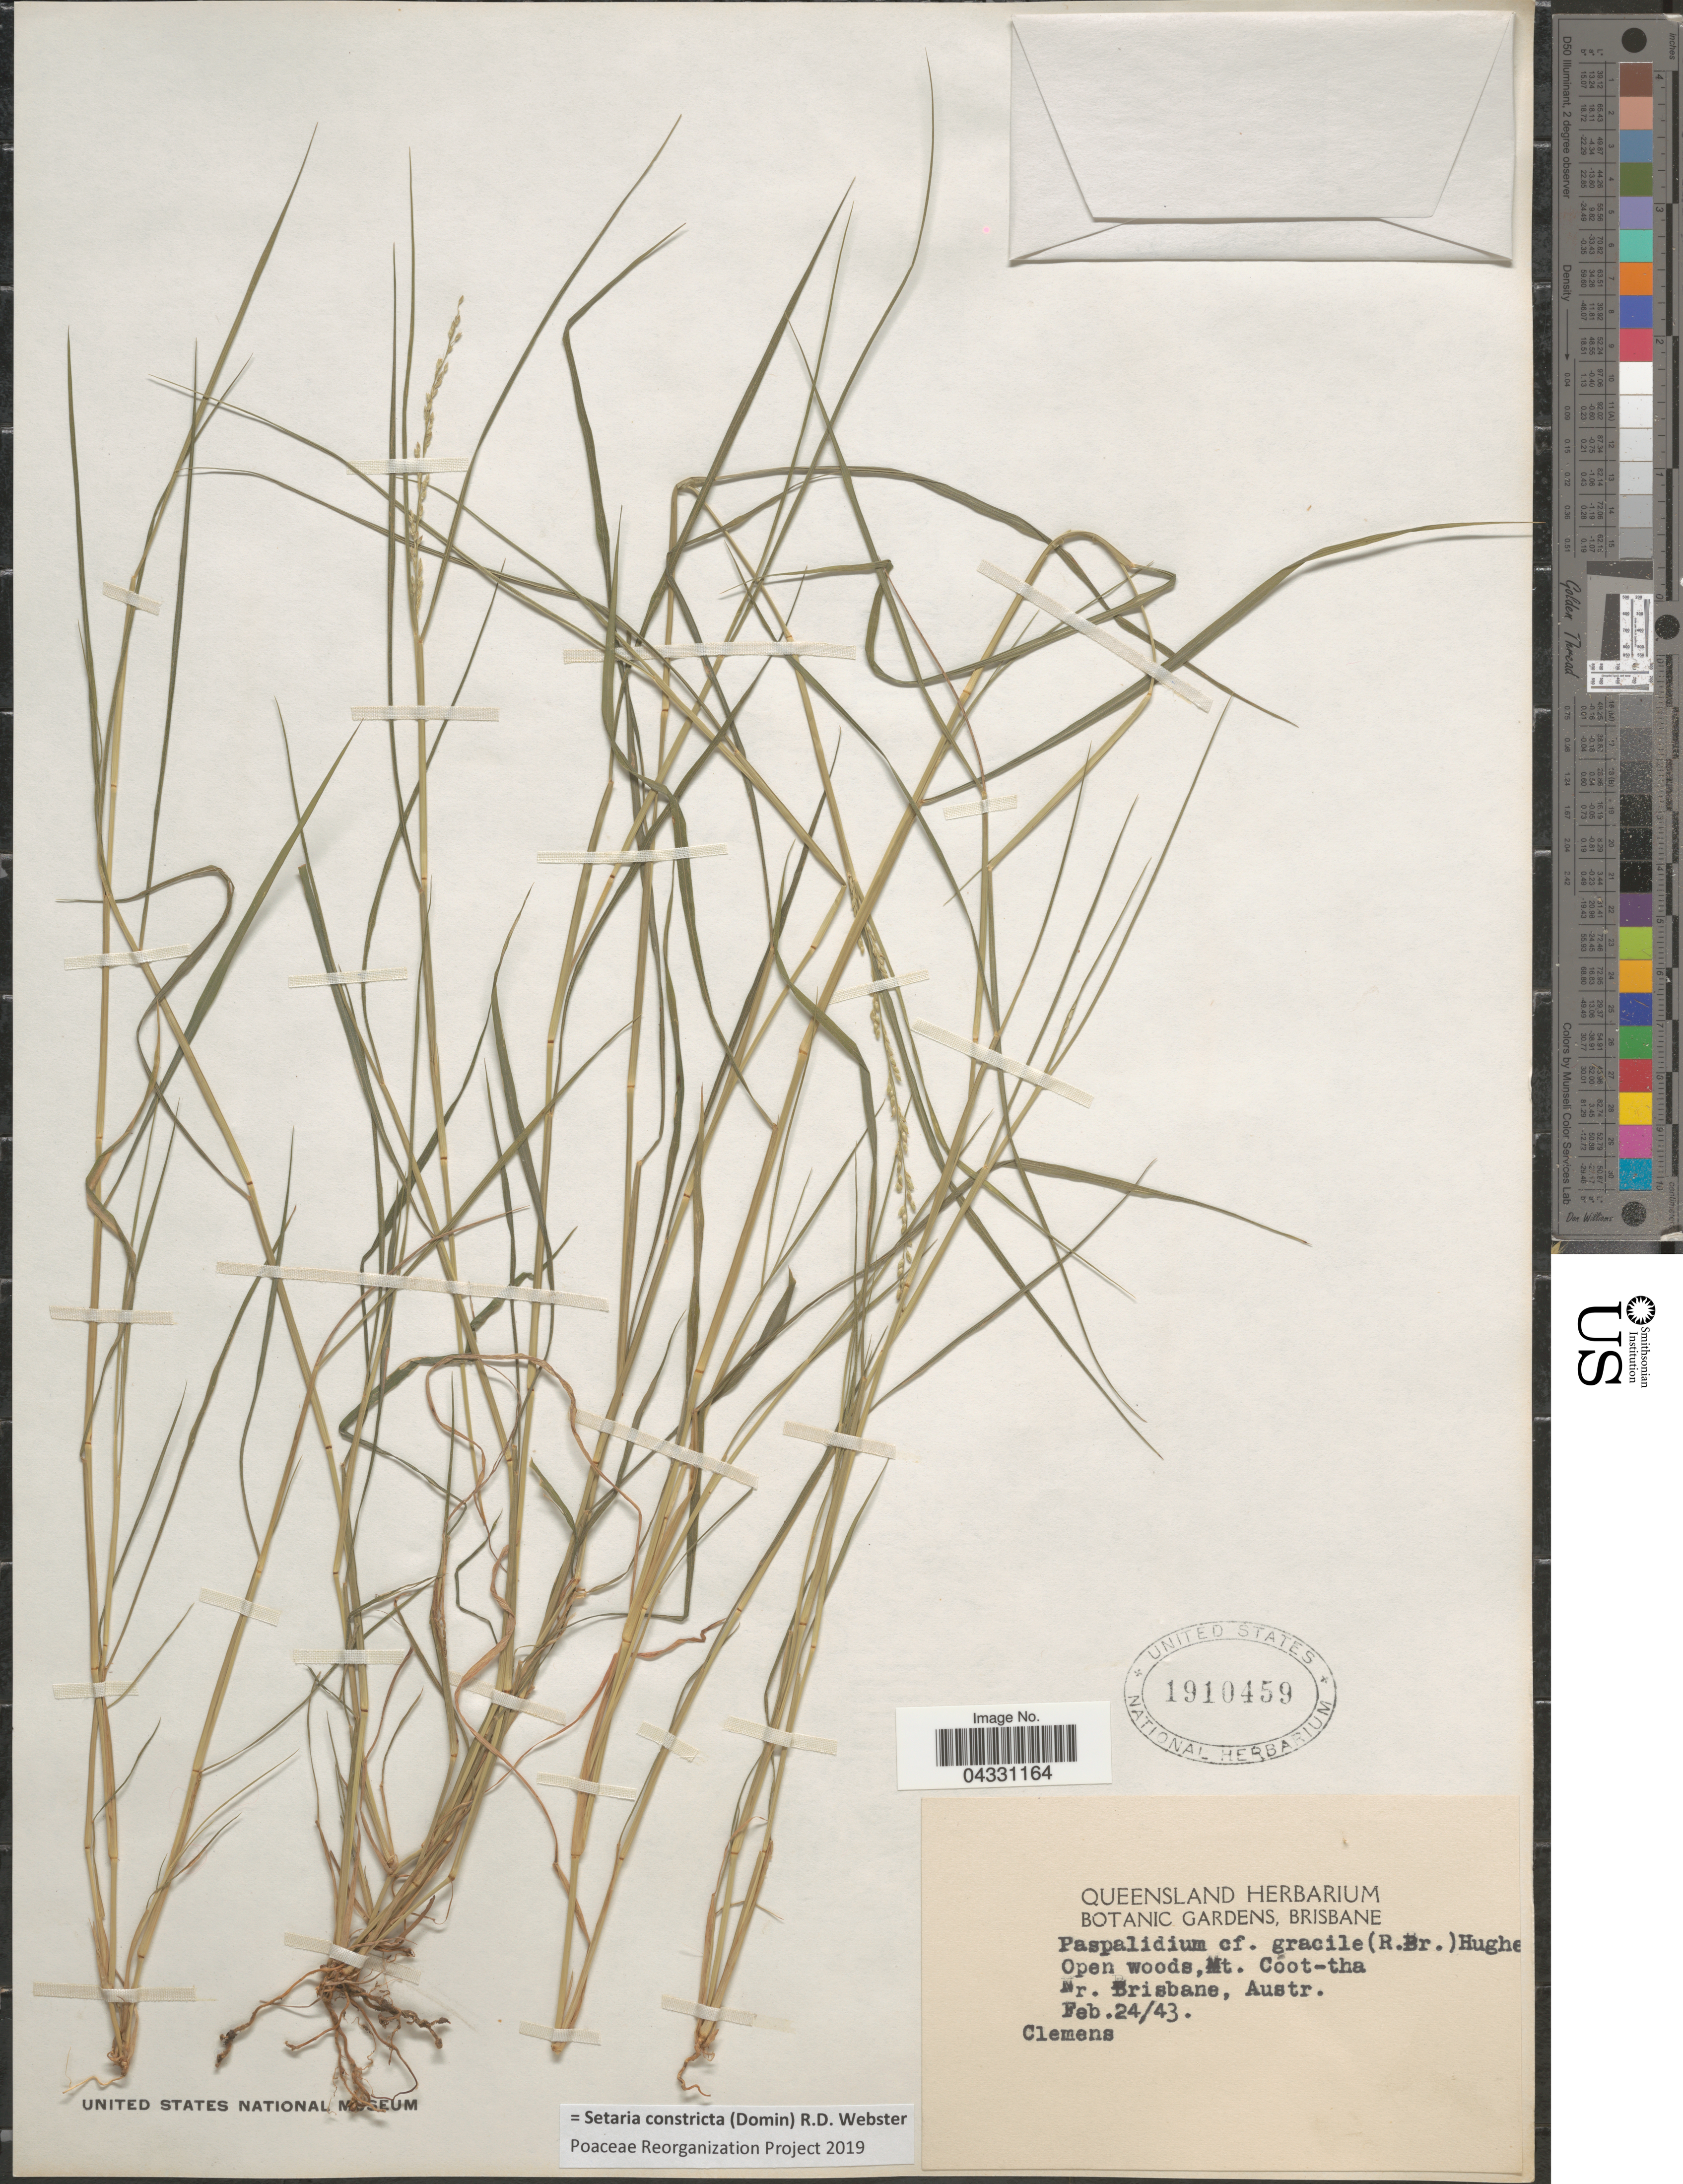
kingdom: Plantae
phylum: Tracheophyta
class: Liliopsida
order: Poales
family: Poaceae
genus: Setaria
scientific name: Setaria constricta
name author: (Domin) R.D. Webster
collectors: -. Clemens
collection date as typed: Transcribed d/m/y: 24/2/43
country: Australia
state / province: Queensland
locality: Mt. Coot-tha. Nr. Brisbane.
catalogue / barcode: US 1910459